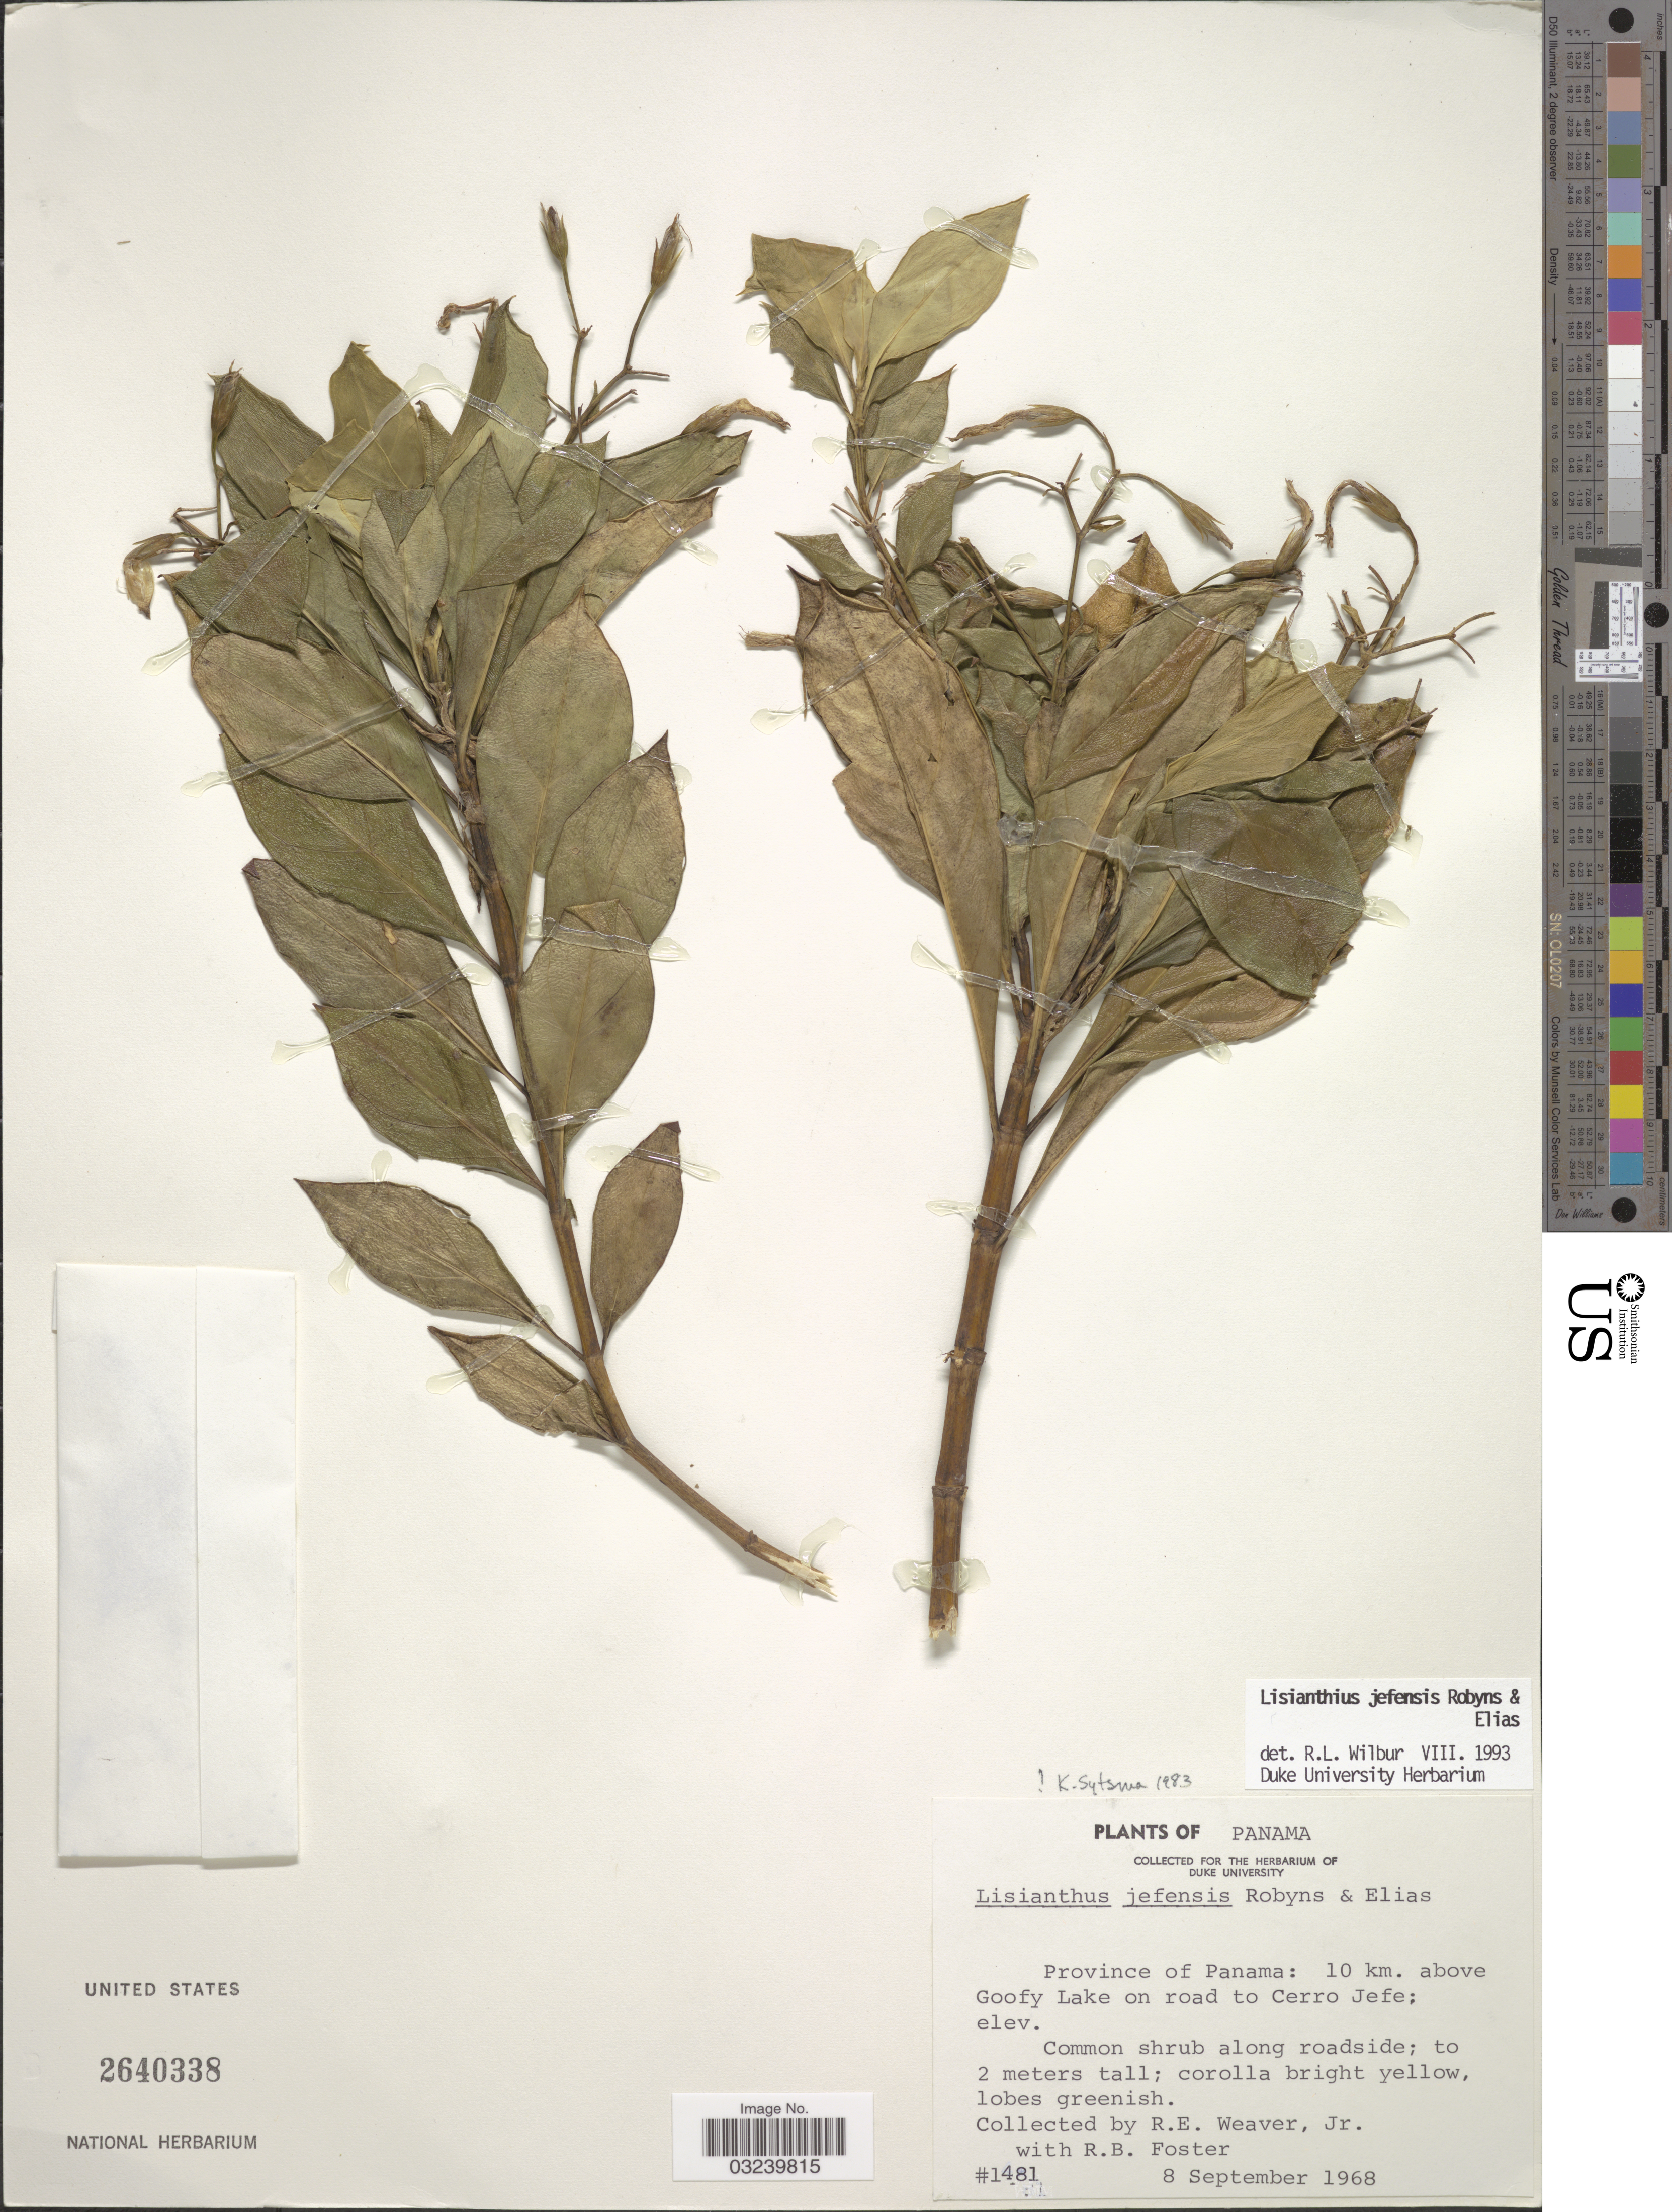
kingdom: Plantae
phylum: Tracheophyta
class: Magnoliopsida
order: Gentianales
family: Gentianaceae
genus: Lisianthius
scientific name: Lisianthius jefensis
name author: A. Robyns & T. S. Elias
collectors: R. Weaver Jr. & R. B. Foster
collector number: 1481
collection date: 1968-09-08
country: Panama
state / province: Panamá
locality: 10 km. above Goofy Lake on road to Cerro Jefe.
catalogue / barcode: US 2640338